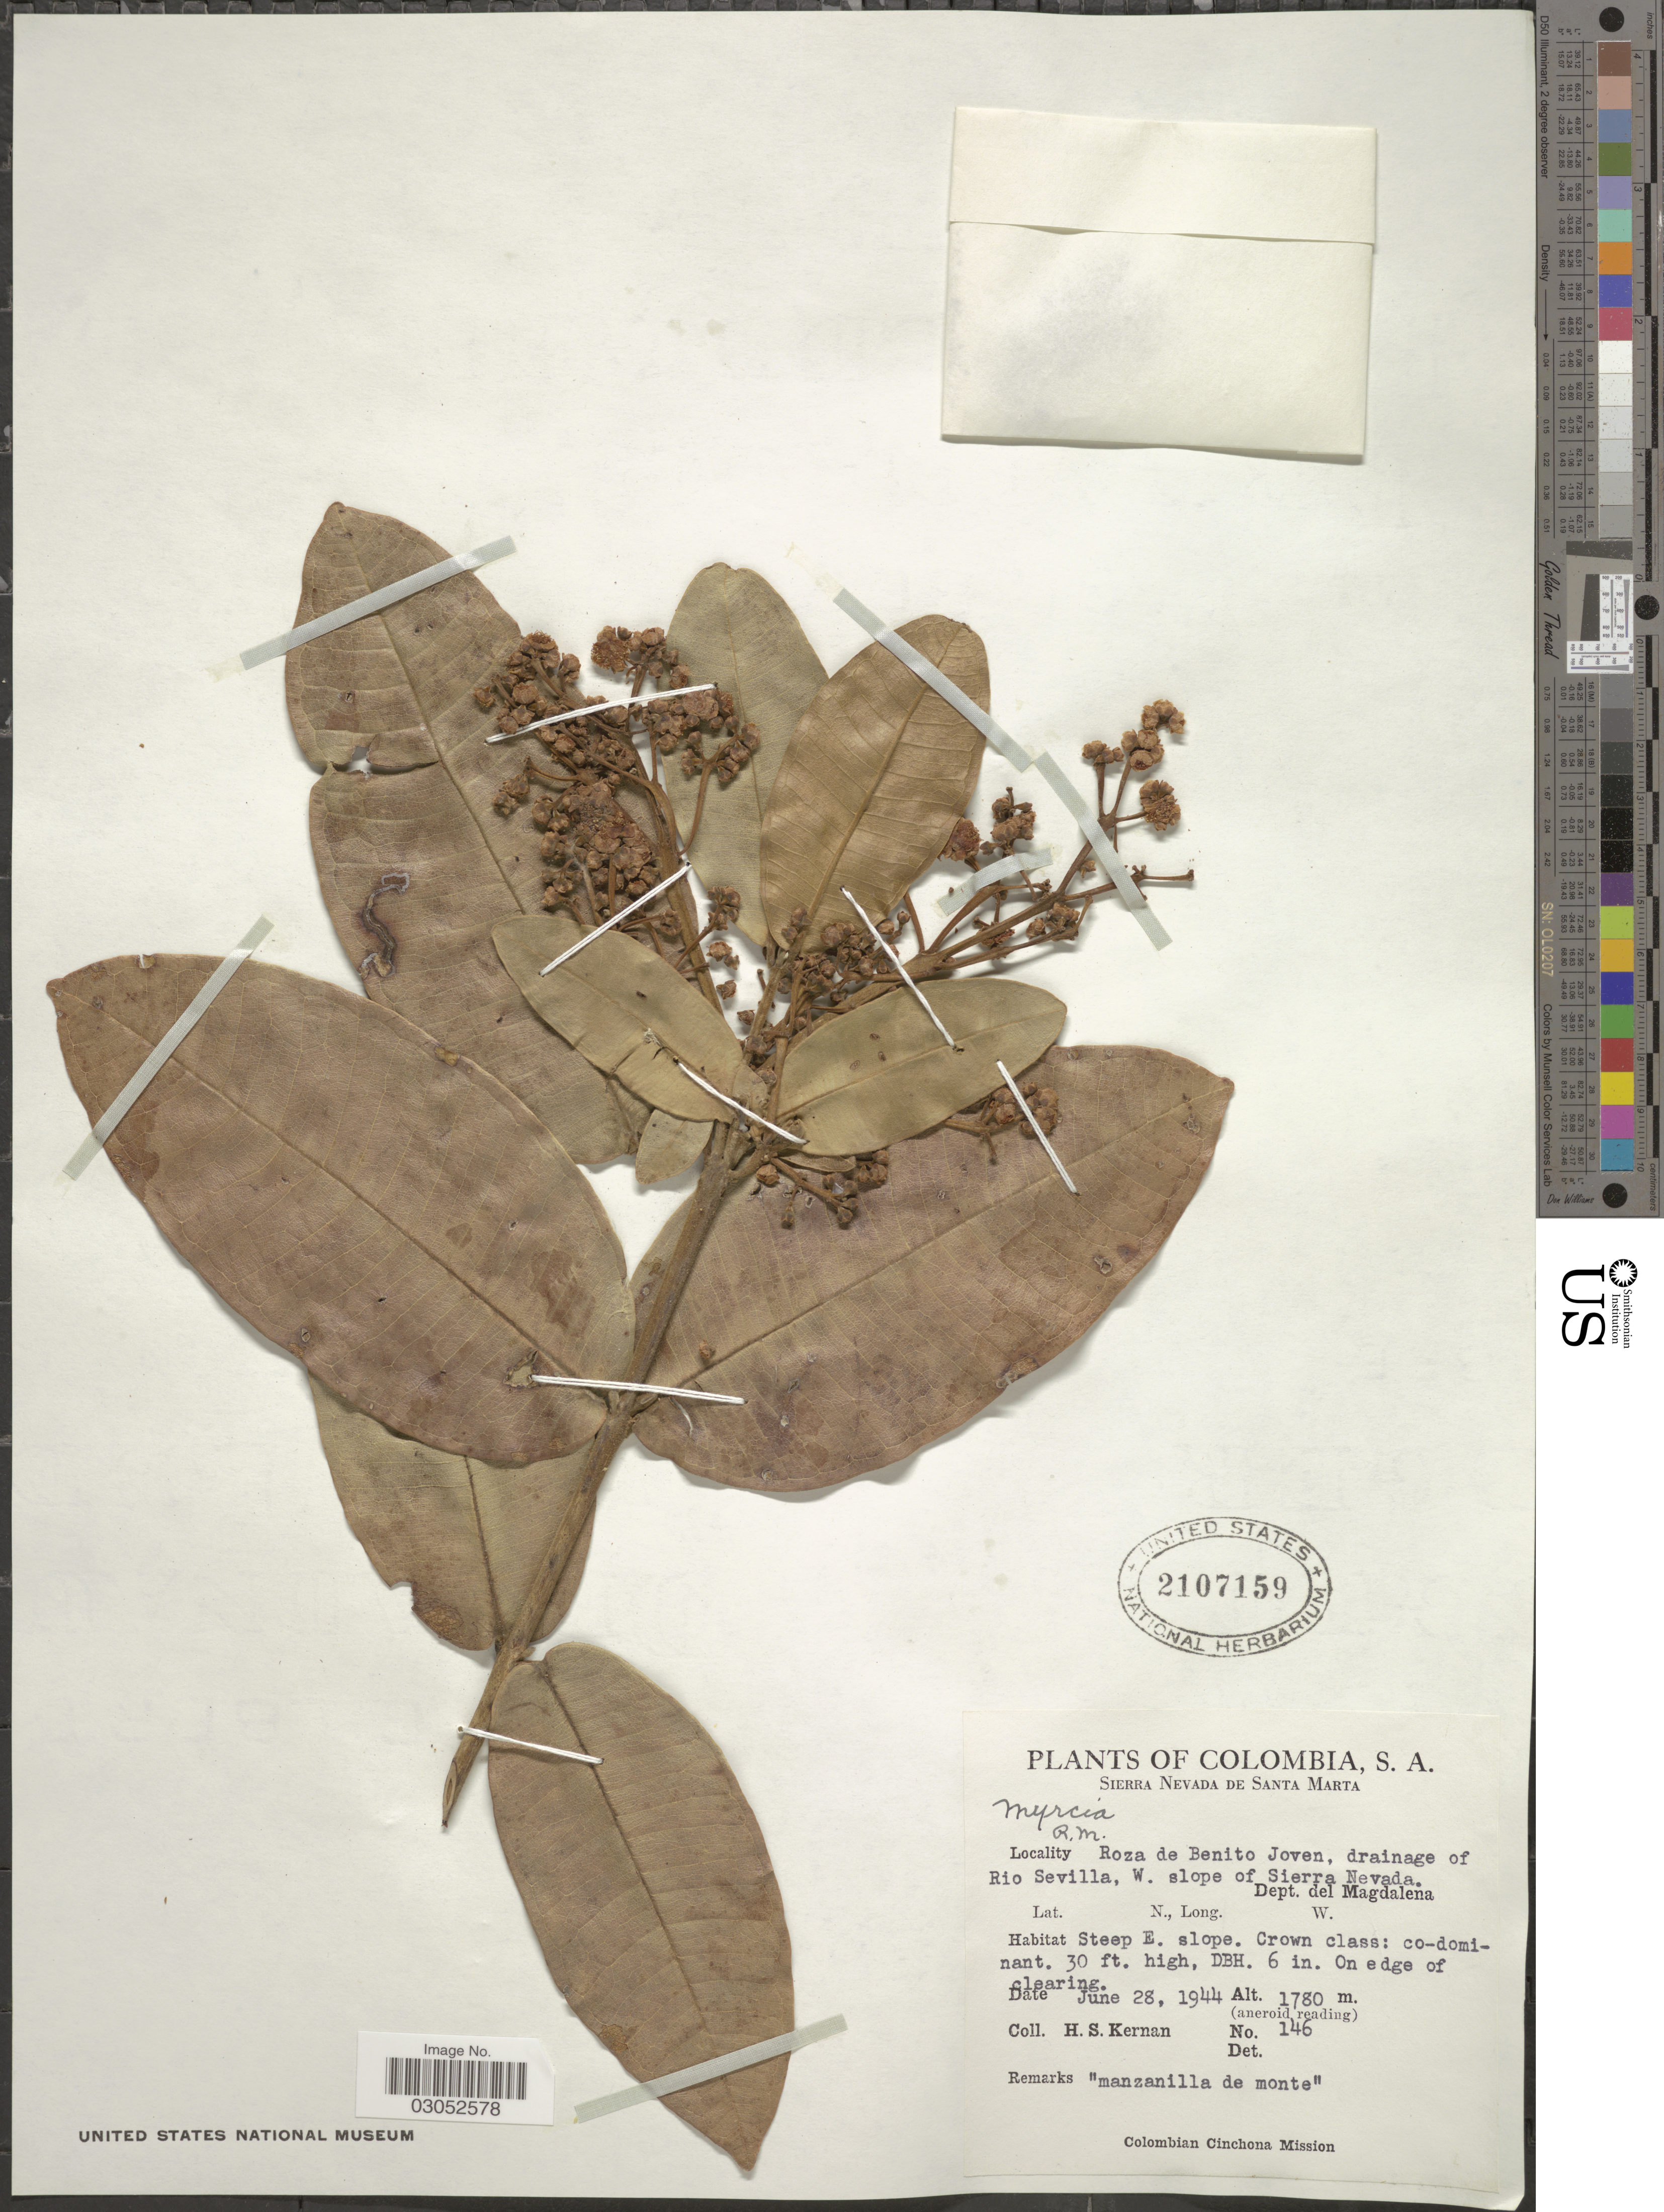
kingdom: Plantae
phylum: Tracheophyta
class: Magnoliopsida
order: Myrtales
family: Myrtaceae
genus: Myrcia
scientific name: Myrcia sp.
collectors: H. Kernan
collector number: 146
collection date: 1944-06-28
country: Colombia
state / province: Magdalena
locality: Sierra Nevada de Santa Marta. Roza de Benito Joven, drainage of Rio Sevilla, W. slope of Sierra Nevada. Dept. del Magdalena.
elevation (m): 1780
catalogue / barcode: US 2107159